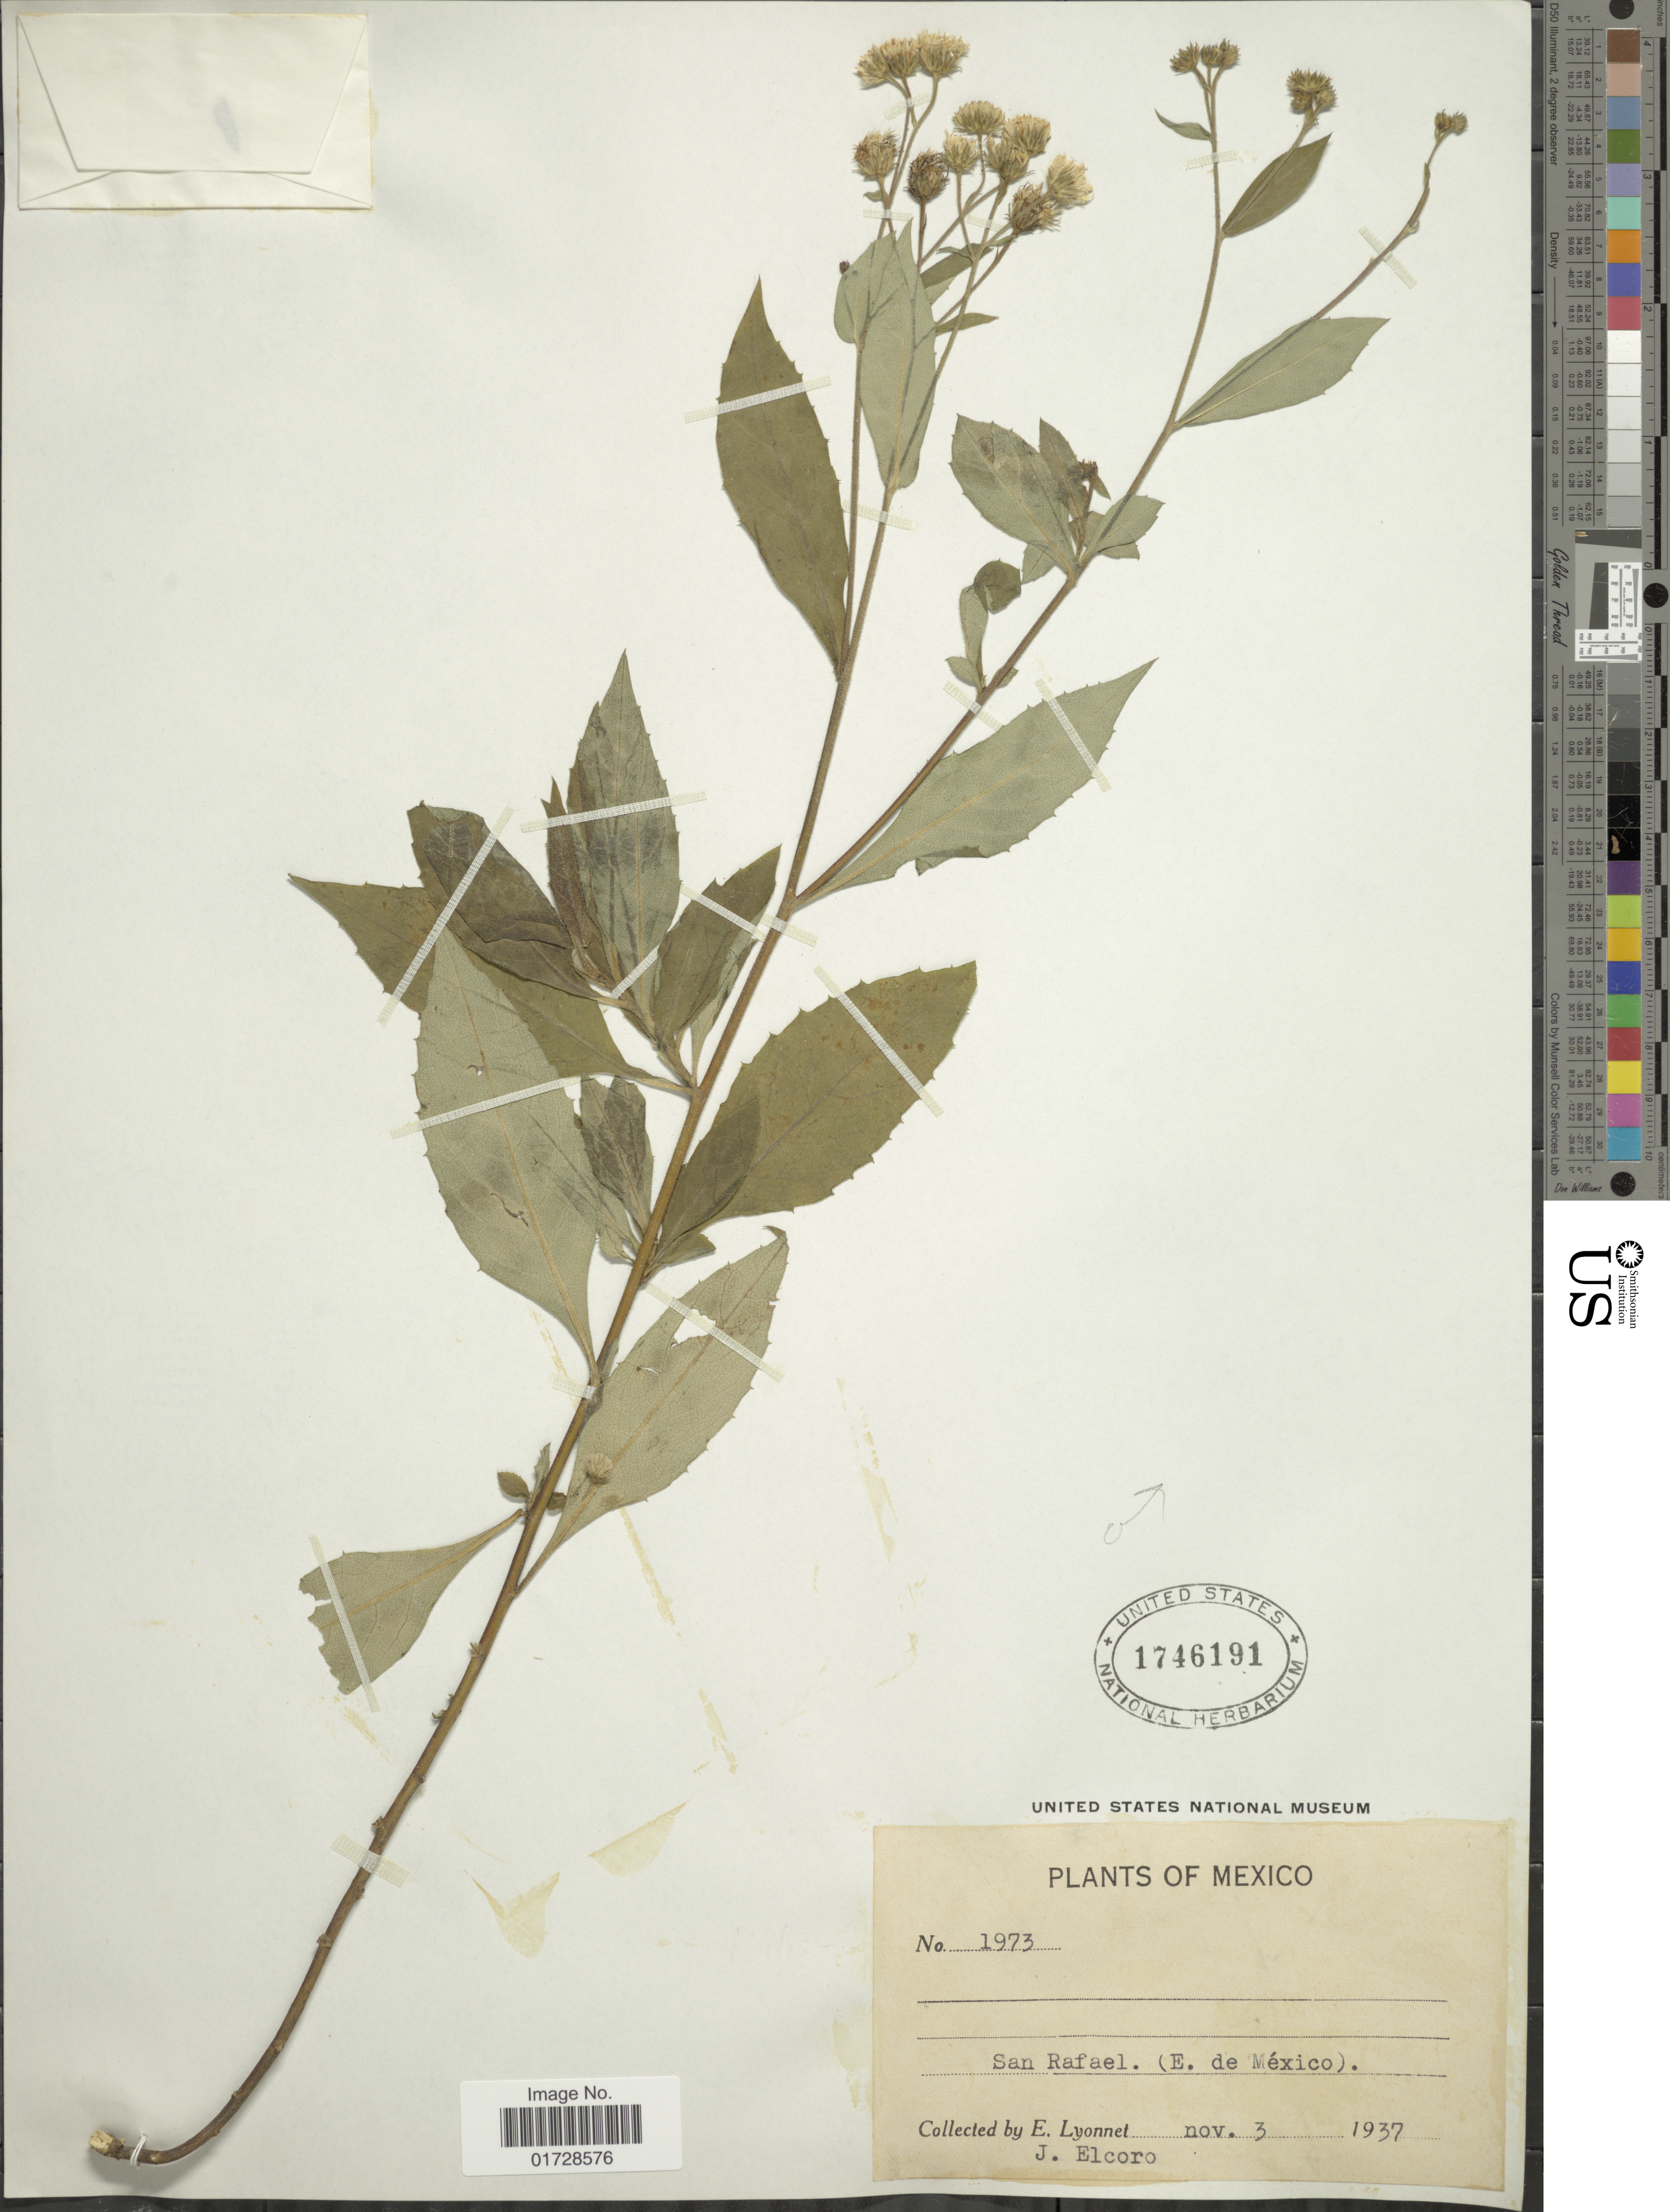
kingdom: Plantae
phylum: Tracheophyta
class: Magnoliopsida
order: Asterales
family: Asteraceae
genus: Archibaccharis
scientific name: Archibaccharis hieracioides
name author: (S.F. Blake) S.F. Blake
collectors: E. Lyonnet & J. Elcoro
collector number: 1973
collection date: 1937-11-03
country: Mexico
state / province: México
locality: San Rafael, (E. de Mexico)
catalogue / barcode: US 1746191